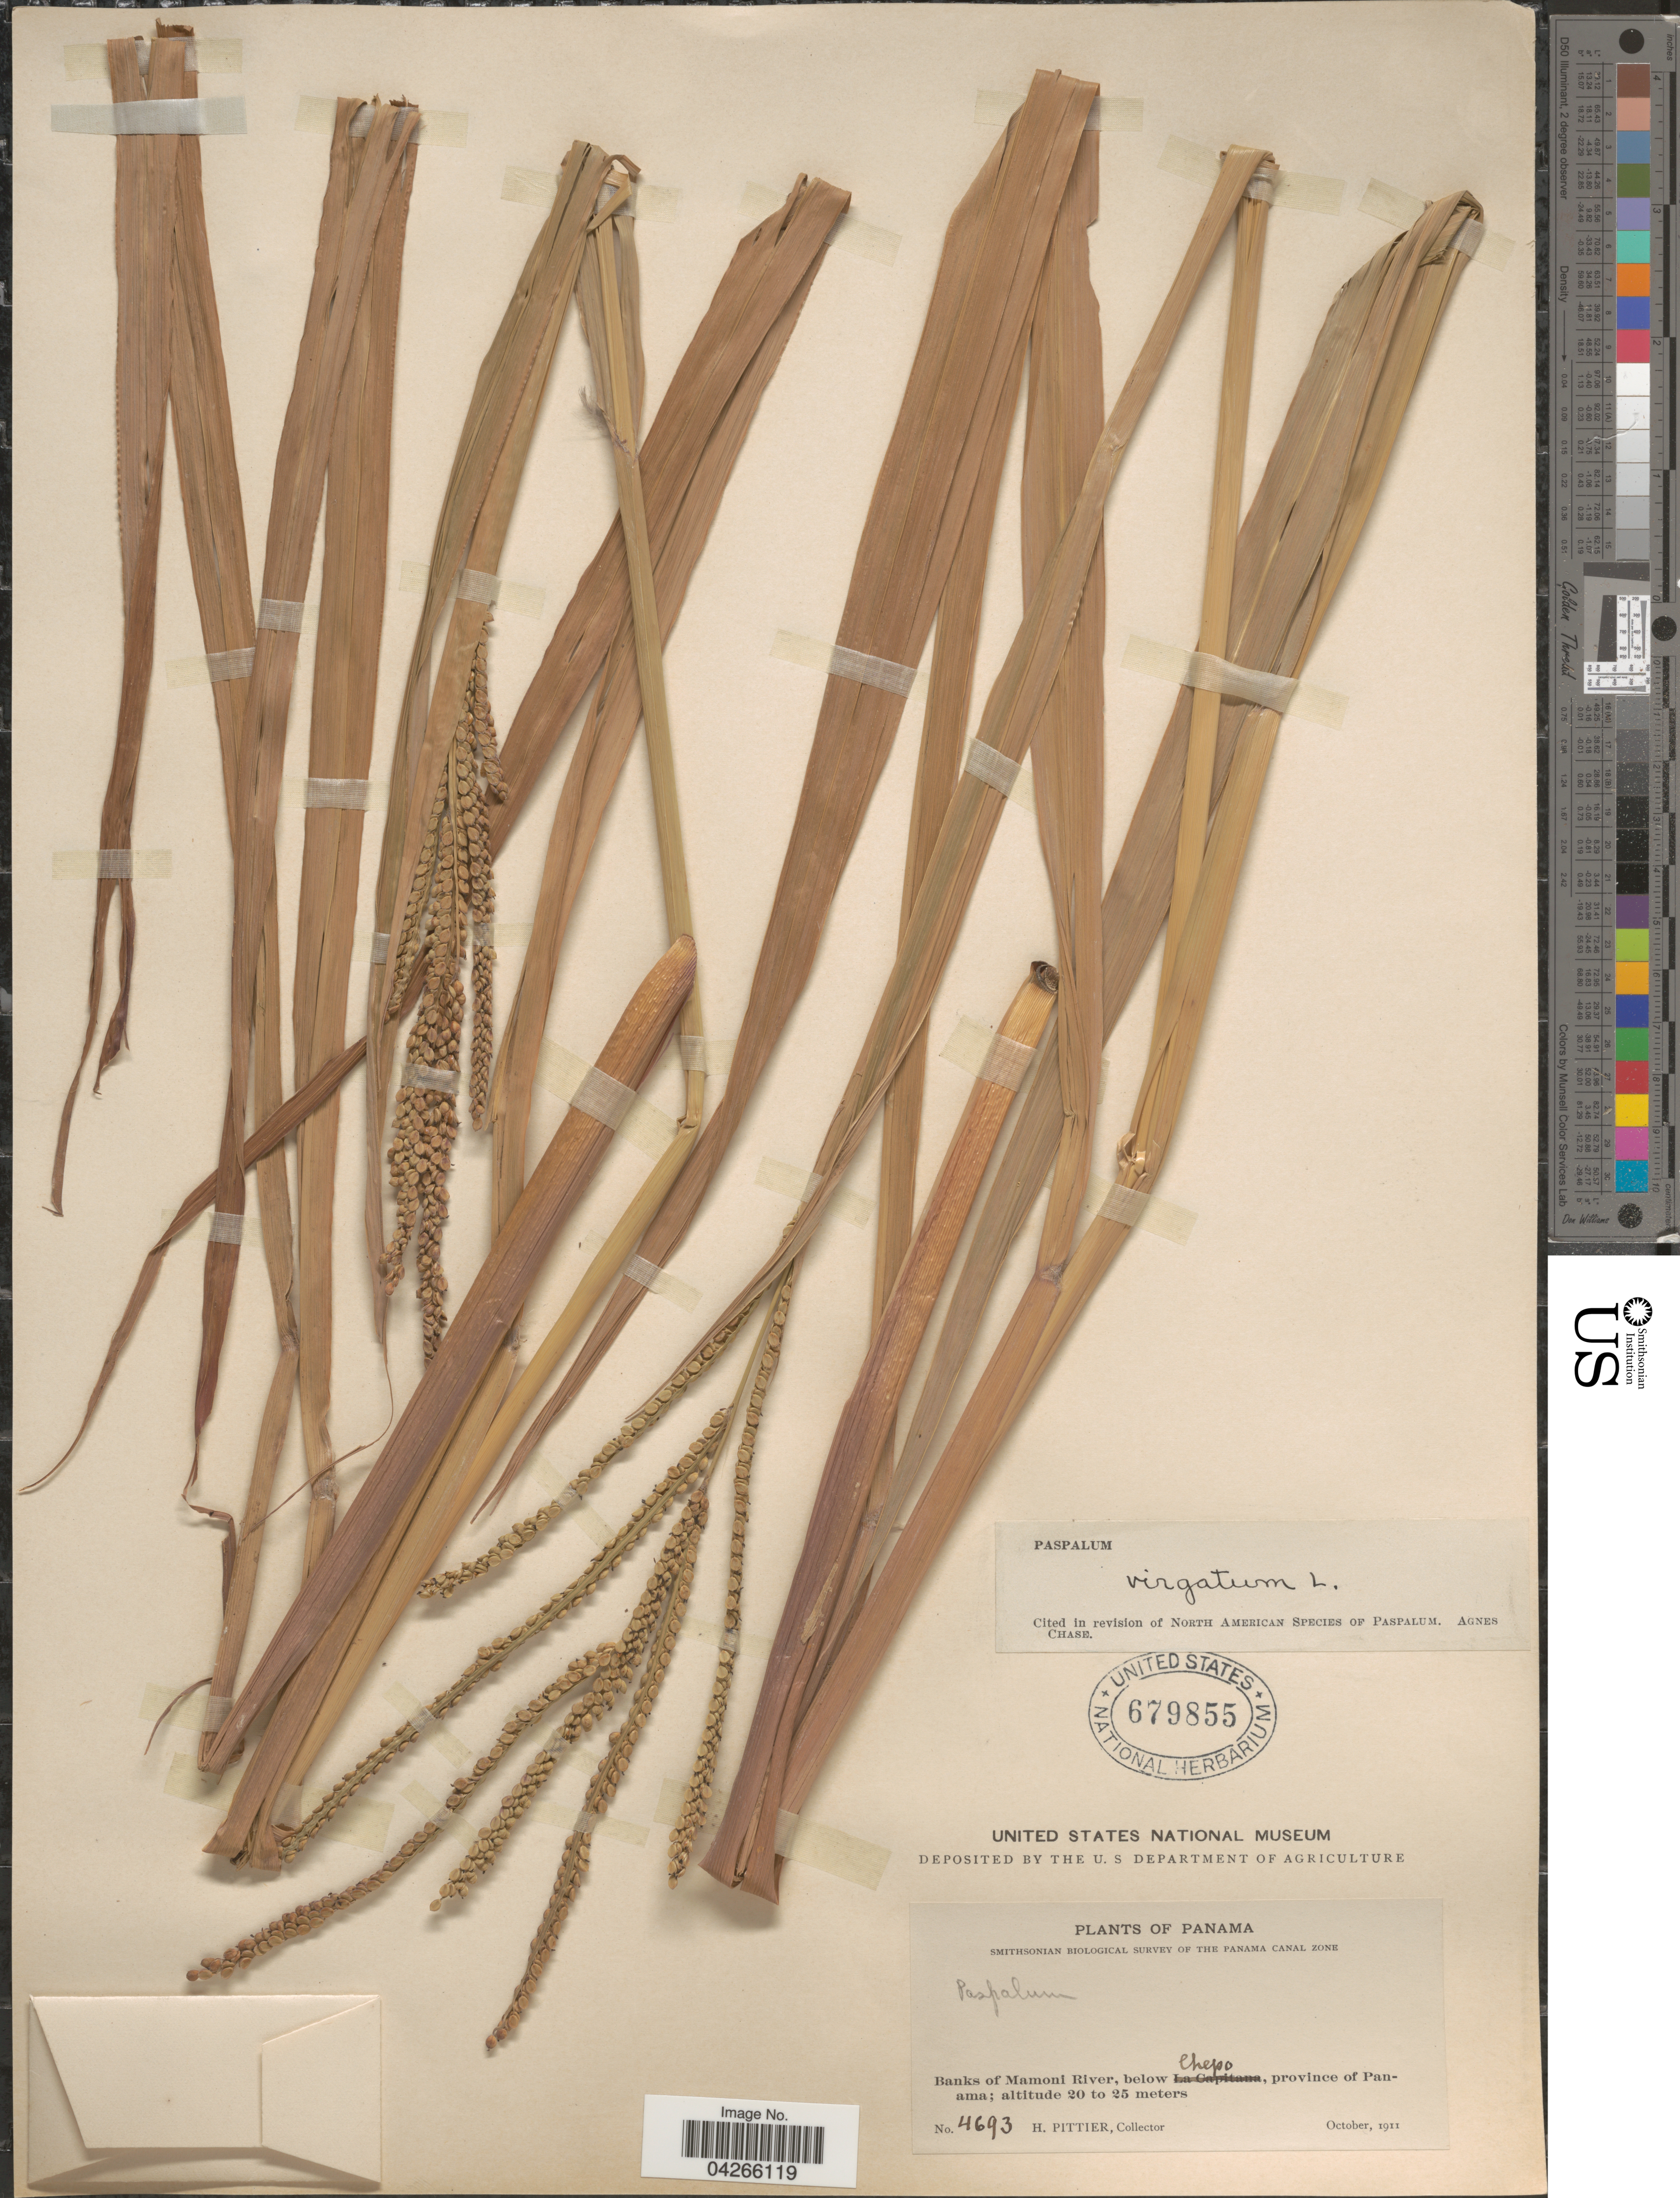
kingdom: Plantae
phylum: Tracheophyta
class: Liliopsida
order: Poales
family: Poaceae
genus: Paspalum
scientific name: Paspalum virgatum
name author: L.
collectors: H. F. Pittier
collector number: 4693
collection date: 1911-10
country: Panama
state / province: Panamá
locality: Smithsonian Biological Survey of the Panama Canal Zone. Banks of Mamoni River, below Chepo.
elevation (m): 20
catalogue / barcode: US 679855